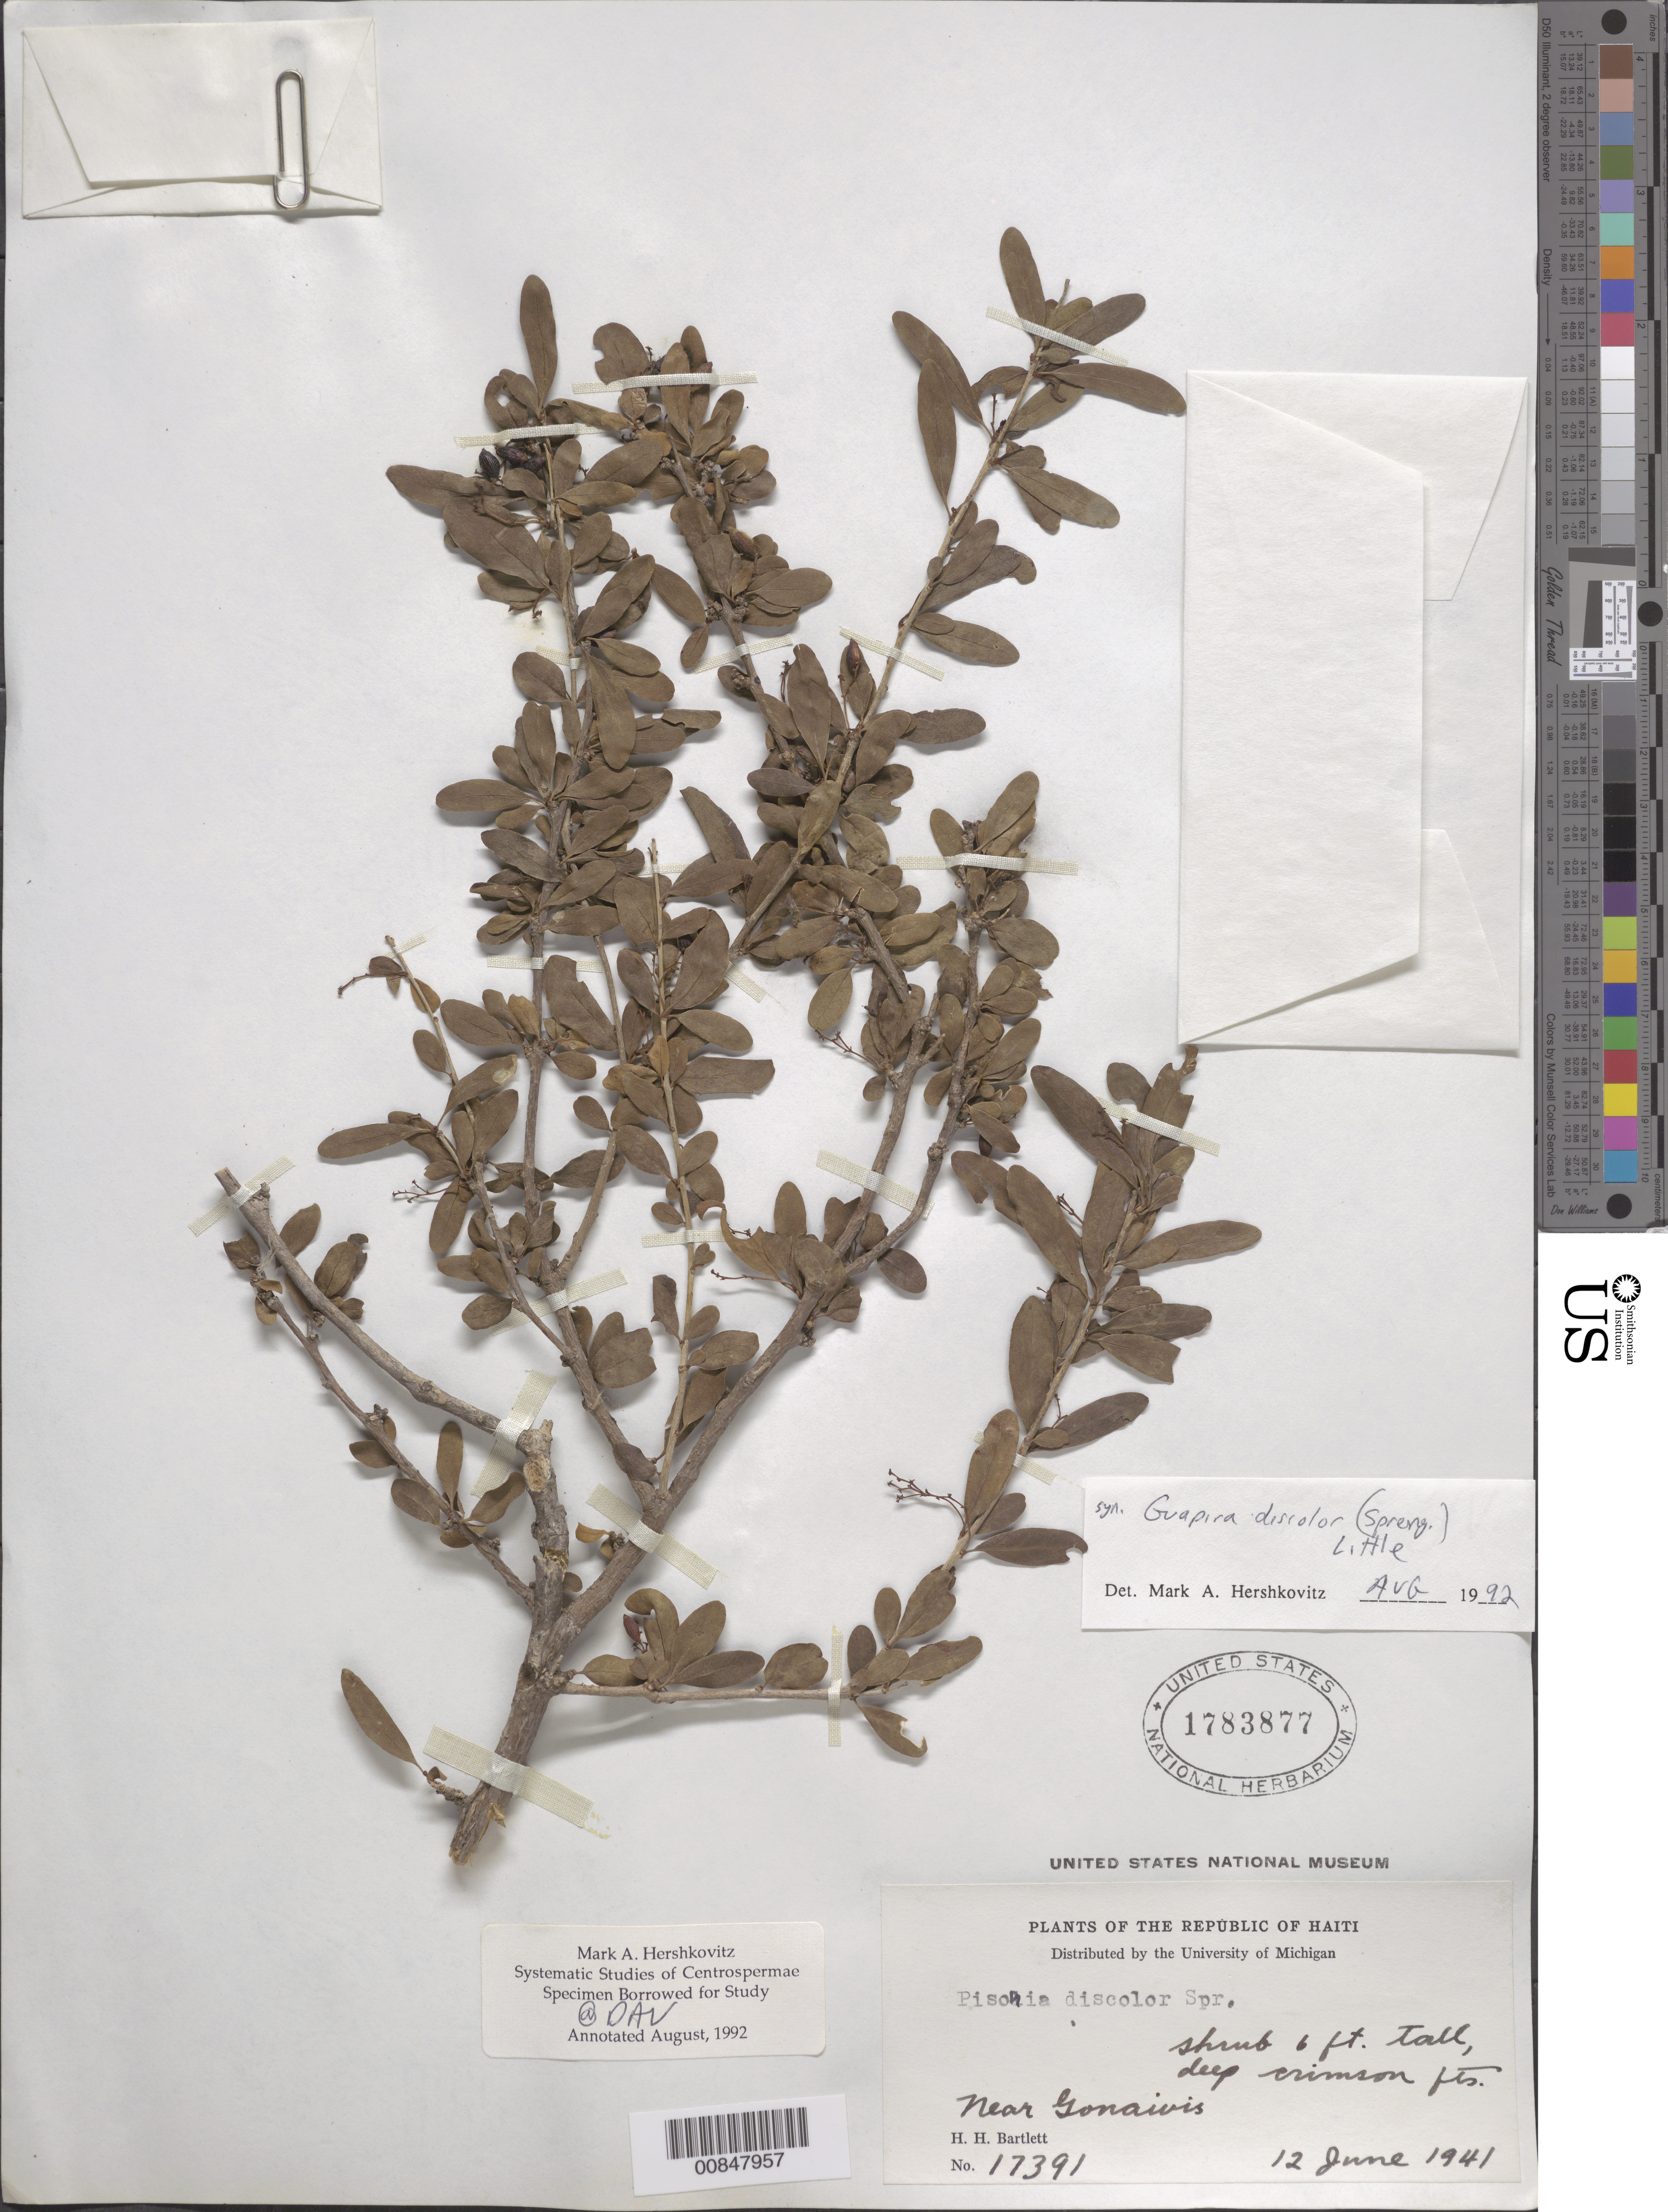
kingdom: Plantae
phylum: Tracheophyta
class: Magnoliopsida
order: Caryophyllales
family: Nyctaginaceae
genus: Guapira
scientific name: Guapira brevipetiolata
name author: (Heimerl) Alain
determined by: Strong, Mark T., (BOT), Smithsonian Institution - National Museum of Natural History (UNITED STATES)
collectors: H. H. Bartlett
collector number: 17391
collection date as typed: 12 Jun 1941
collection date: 1941-06-12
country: Haiti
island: Hispaniola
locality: Near Gonaives.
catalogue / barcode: US 1783877